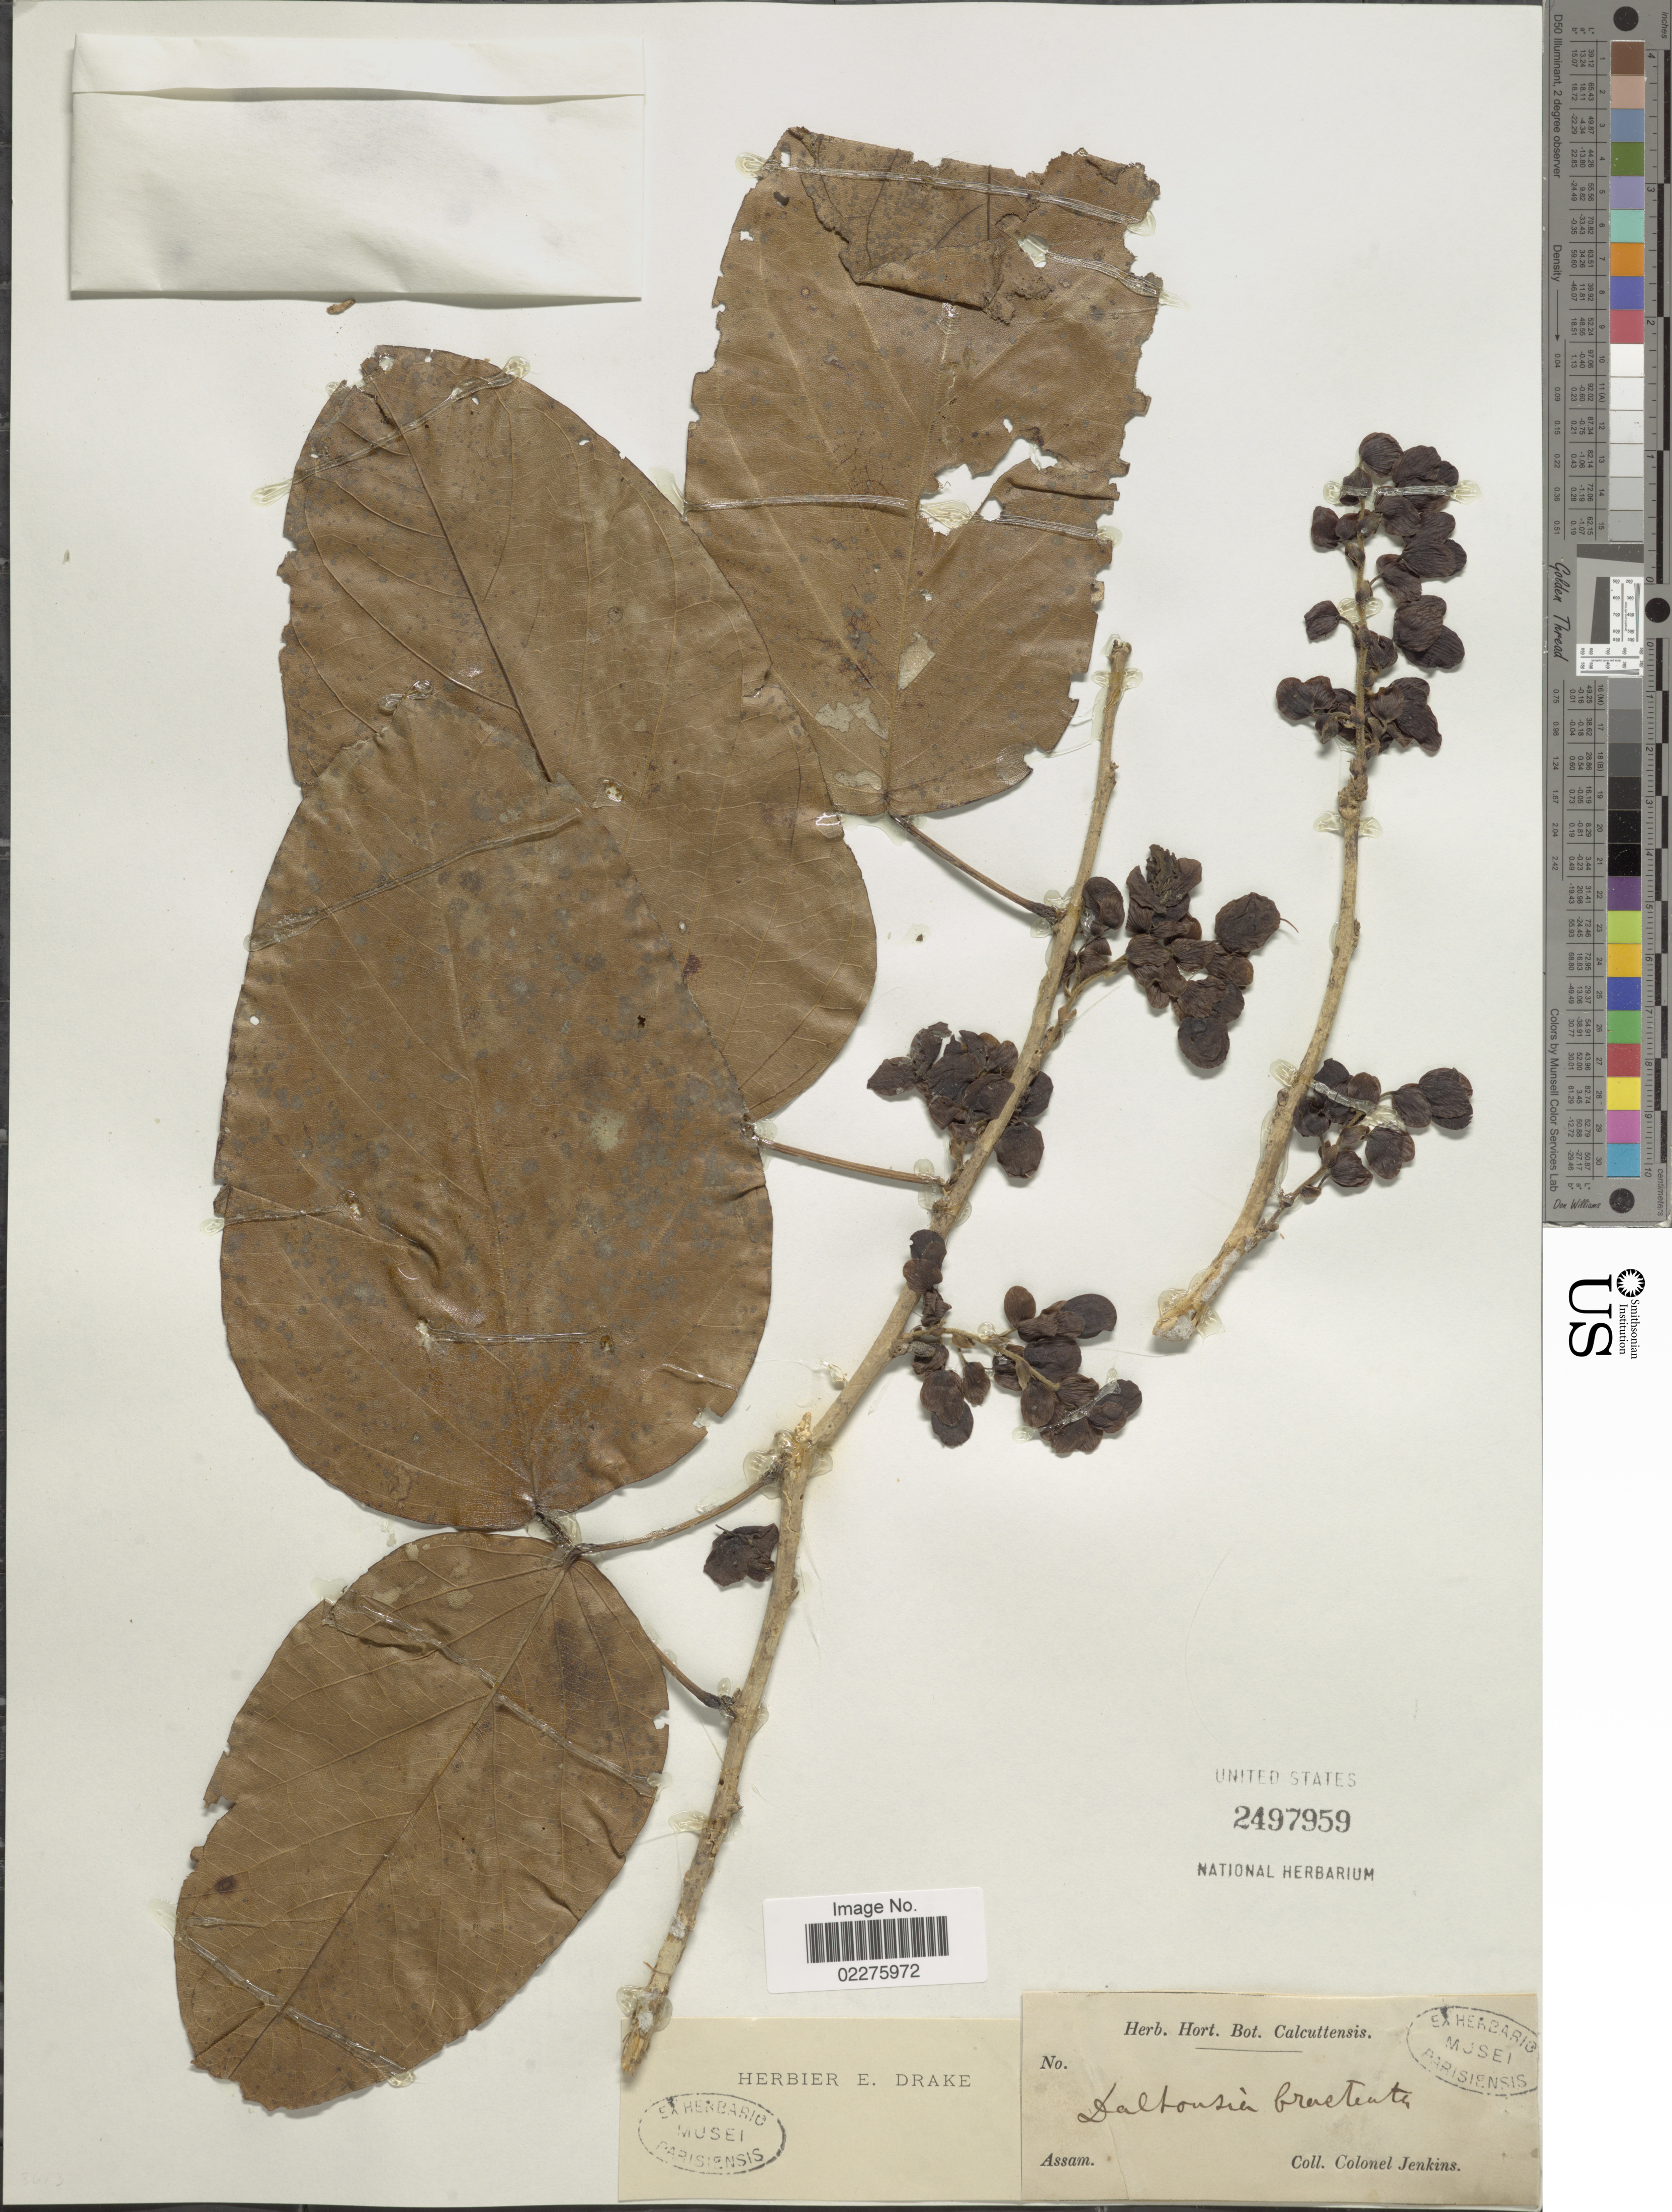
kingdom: Plantae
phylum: Tracheophyta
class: Magnoliopsida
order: Fabales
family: Fabaceae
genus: Dalhousiea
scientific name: Dalhousiea bracteata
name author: Graham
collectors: -. Jenkins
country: India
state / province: Assam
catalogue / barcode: US 2497959